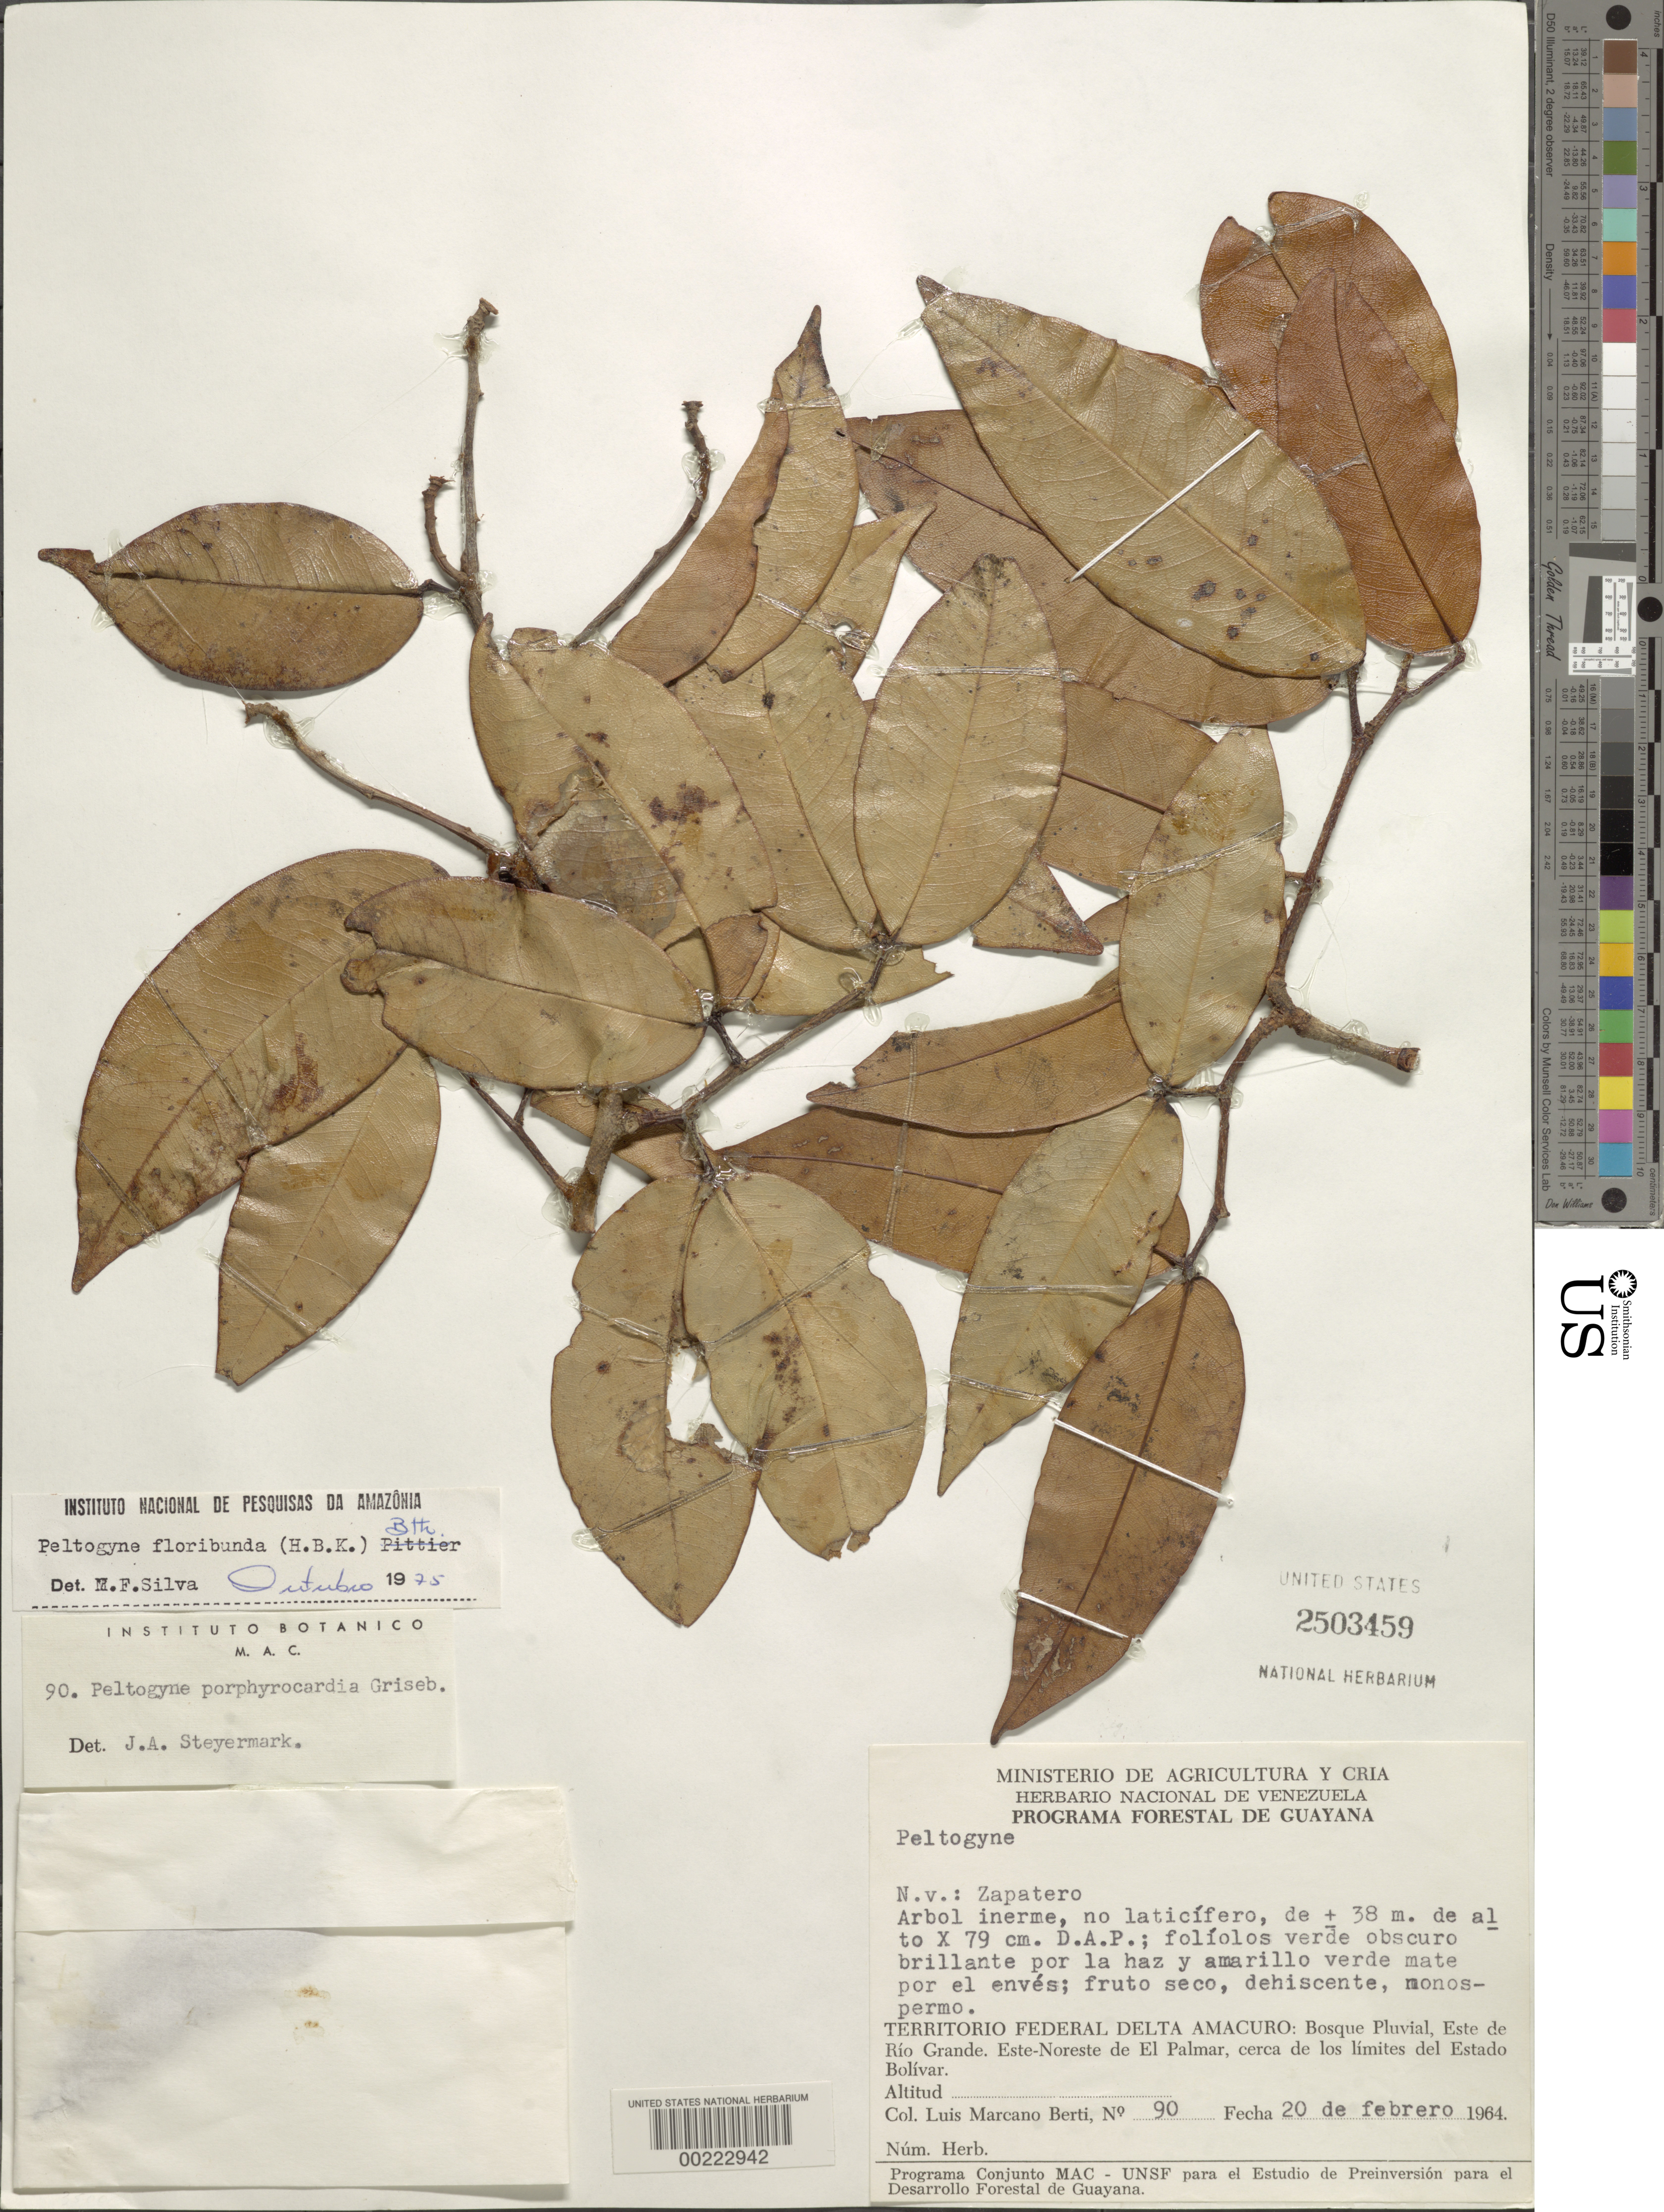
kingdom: Plantae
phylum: Tracheophyta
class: Magnoliopsida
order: Fabales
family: Fabaceae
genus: Peltogyne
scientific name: Peltogyne floribunda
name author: (Kunth) Pittier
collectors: L. Marcano-Berti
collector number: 90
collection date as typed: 20 Feb 1964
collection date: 1964-02-20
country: Venezuela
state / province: Delta Amacuro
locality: E of rio grande, ene of el palmar, near the border of the state of bolivar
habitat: Rain forest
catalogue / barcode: US 2503459